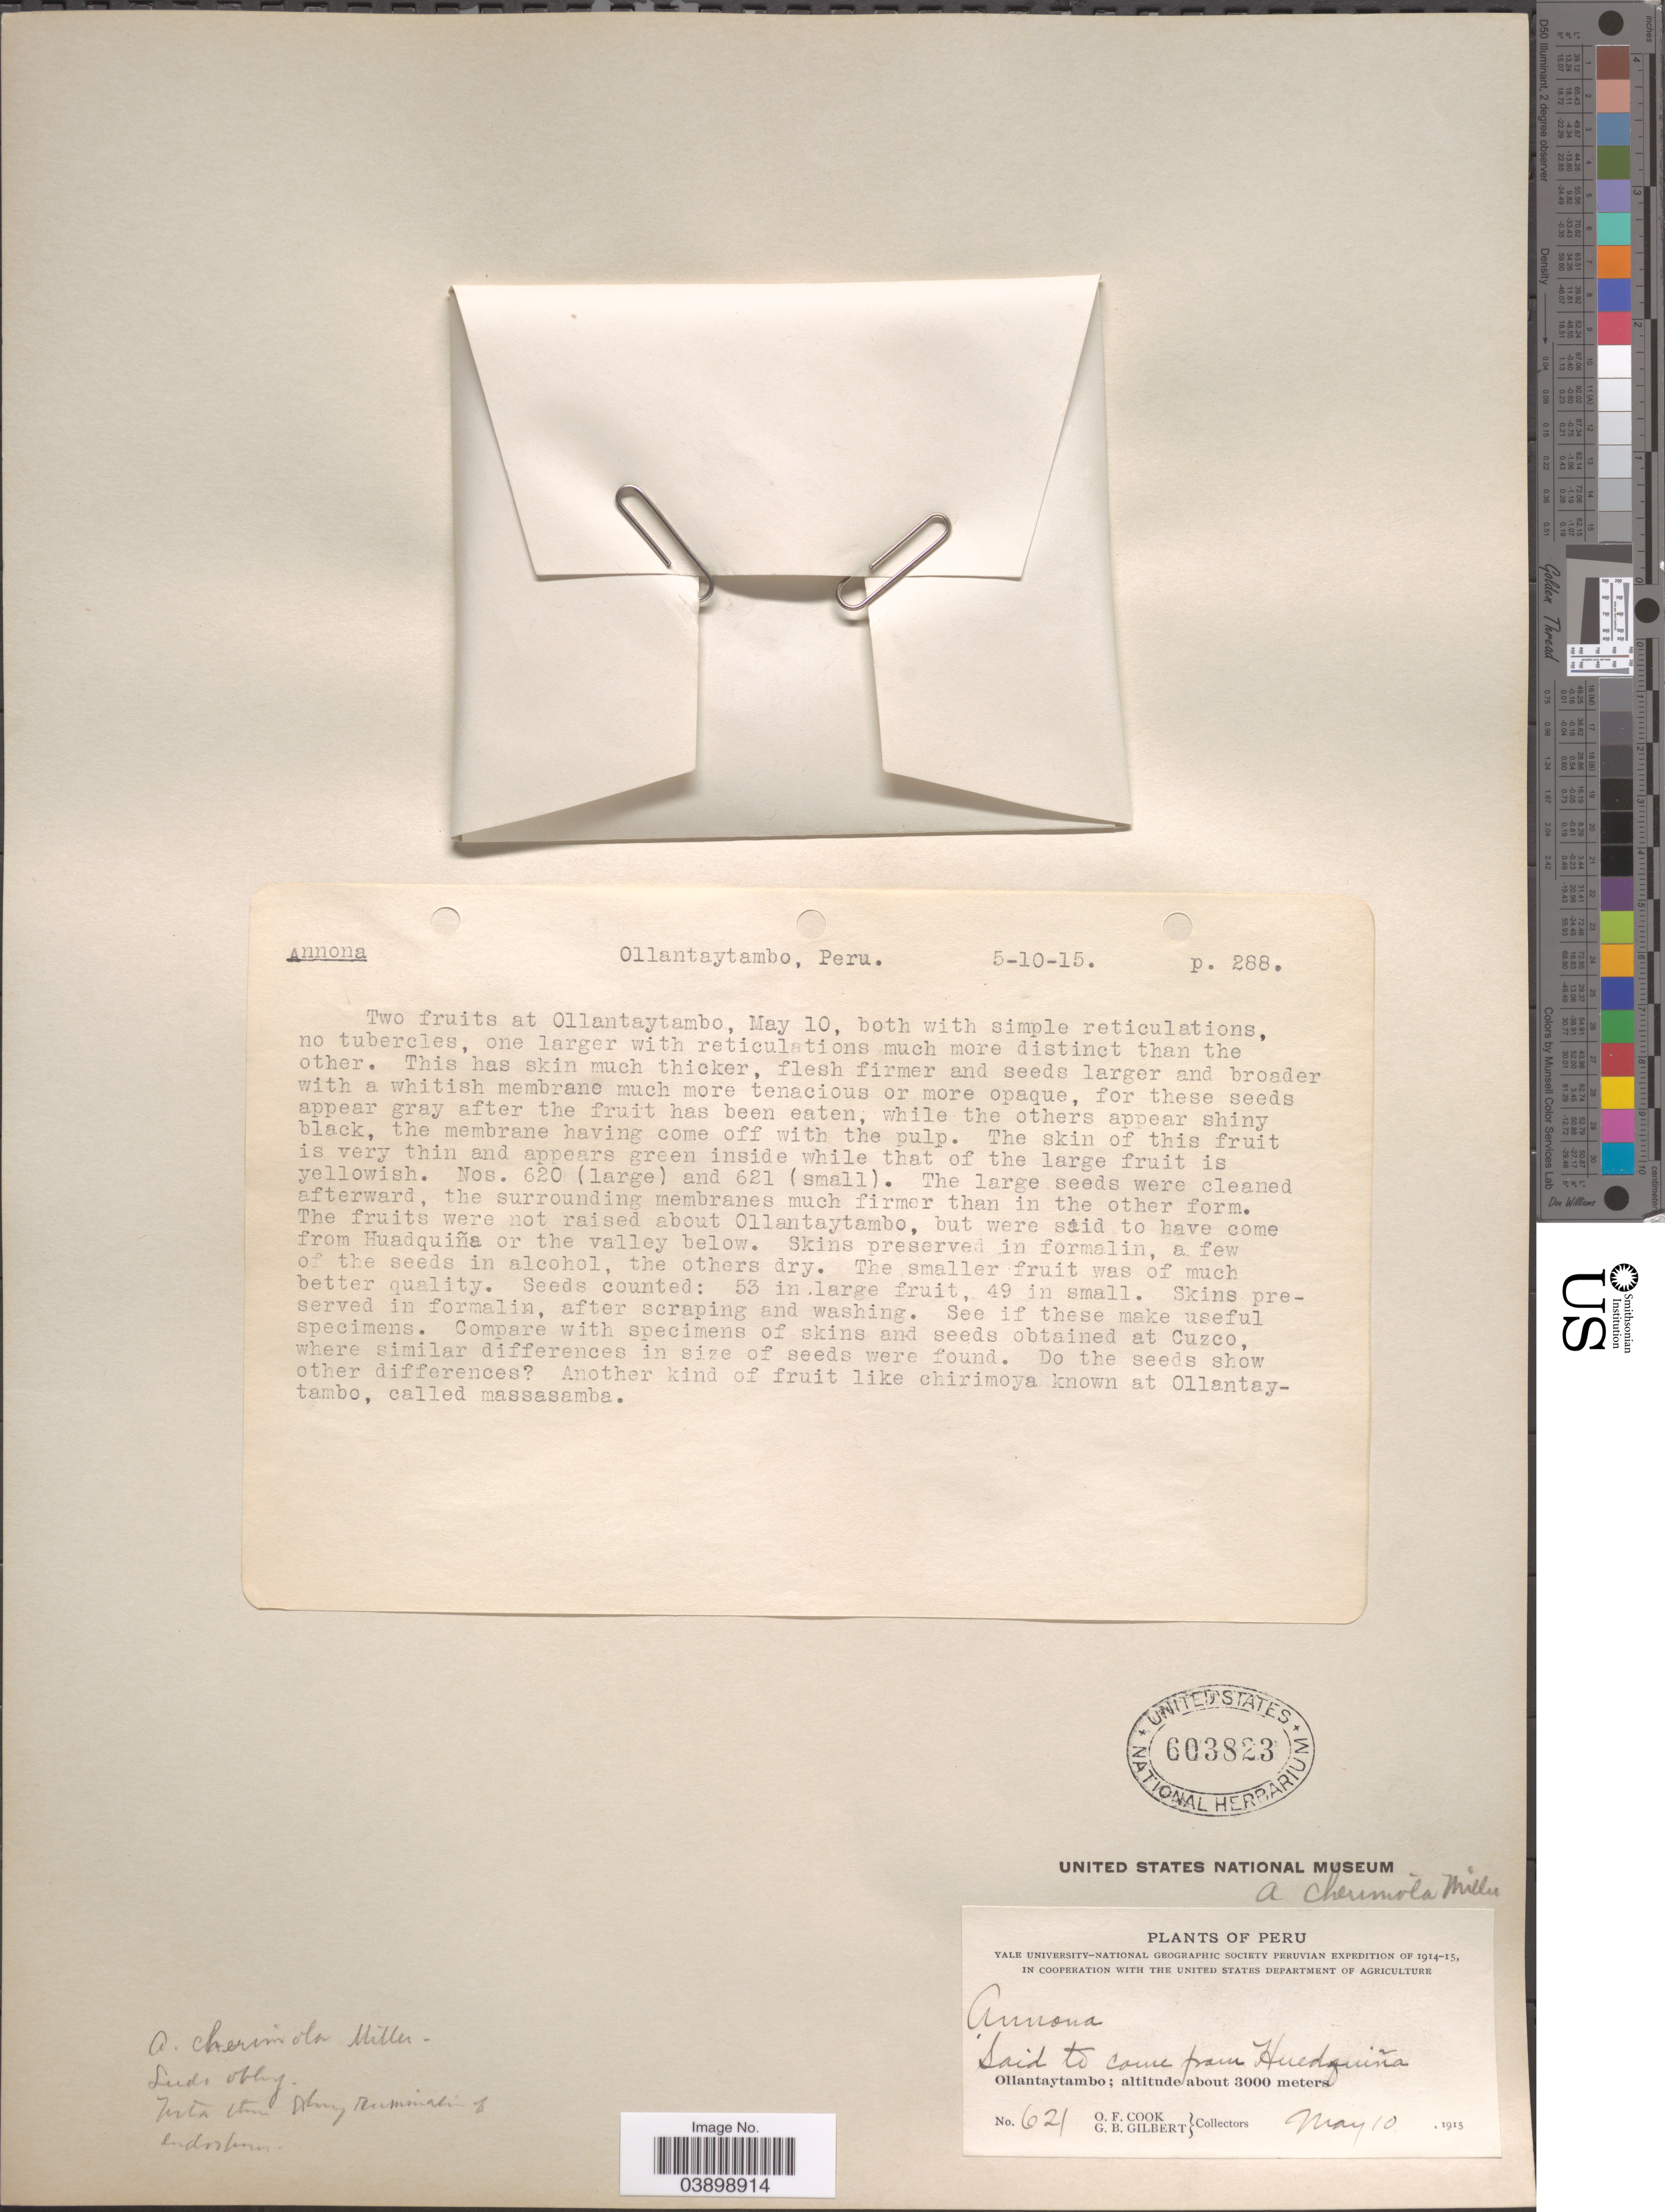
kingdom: Plantae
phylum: Tracheophyta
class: Magnoliopsida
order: Magnoliales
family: Annonaceae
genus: Annona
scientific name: Annona cherimola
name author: Mill.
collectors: O. F. Cook & G. B. Gilbert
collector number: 621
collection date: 1915-05-10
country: Peru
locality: Ollantaytambo.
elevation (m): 3000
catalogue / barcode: US 603823